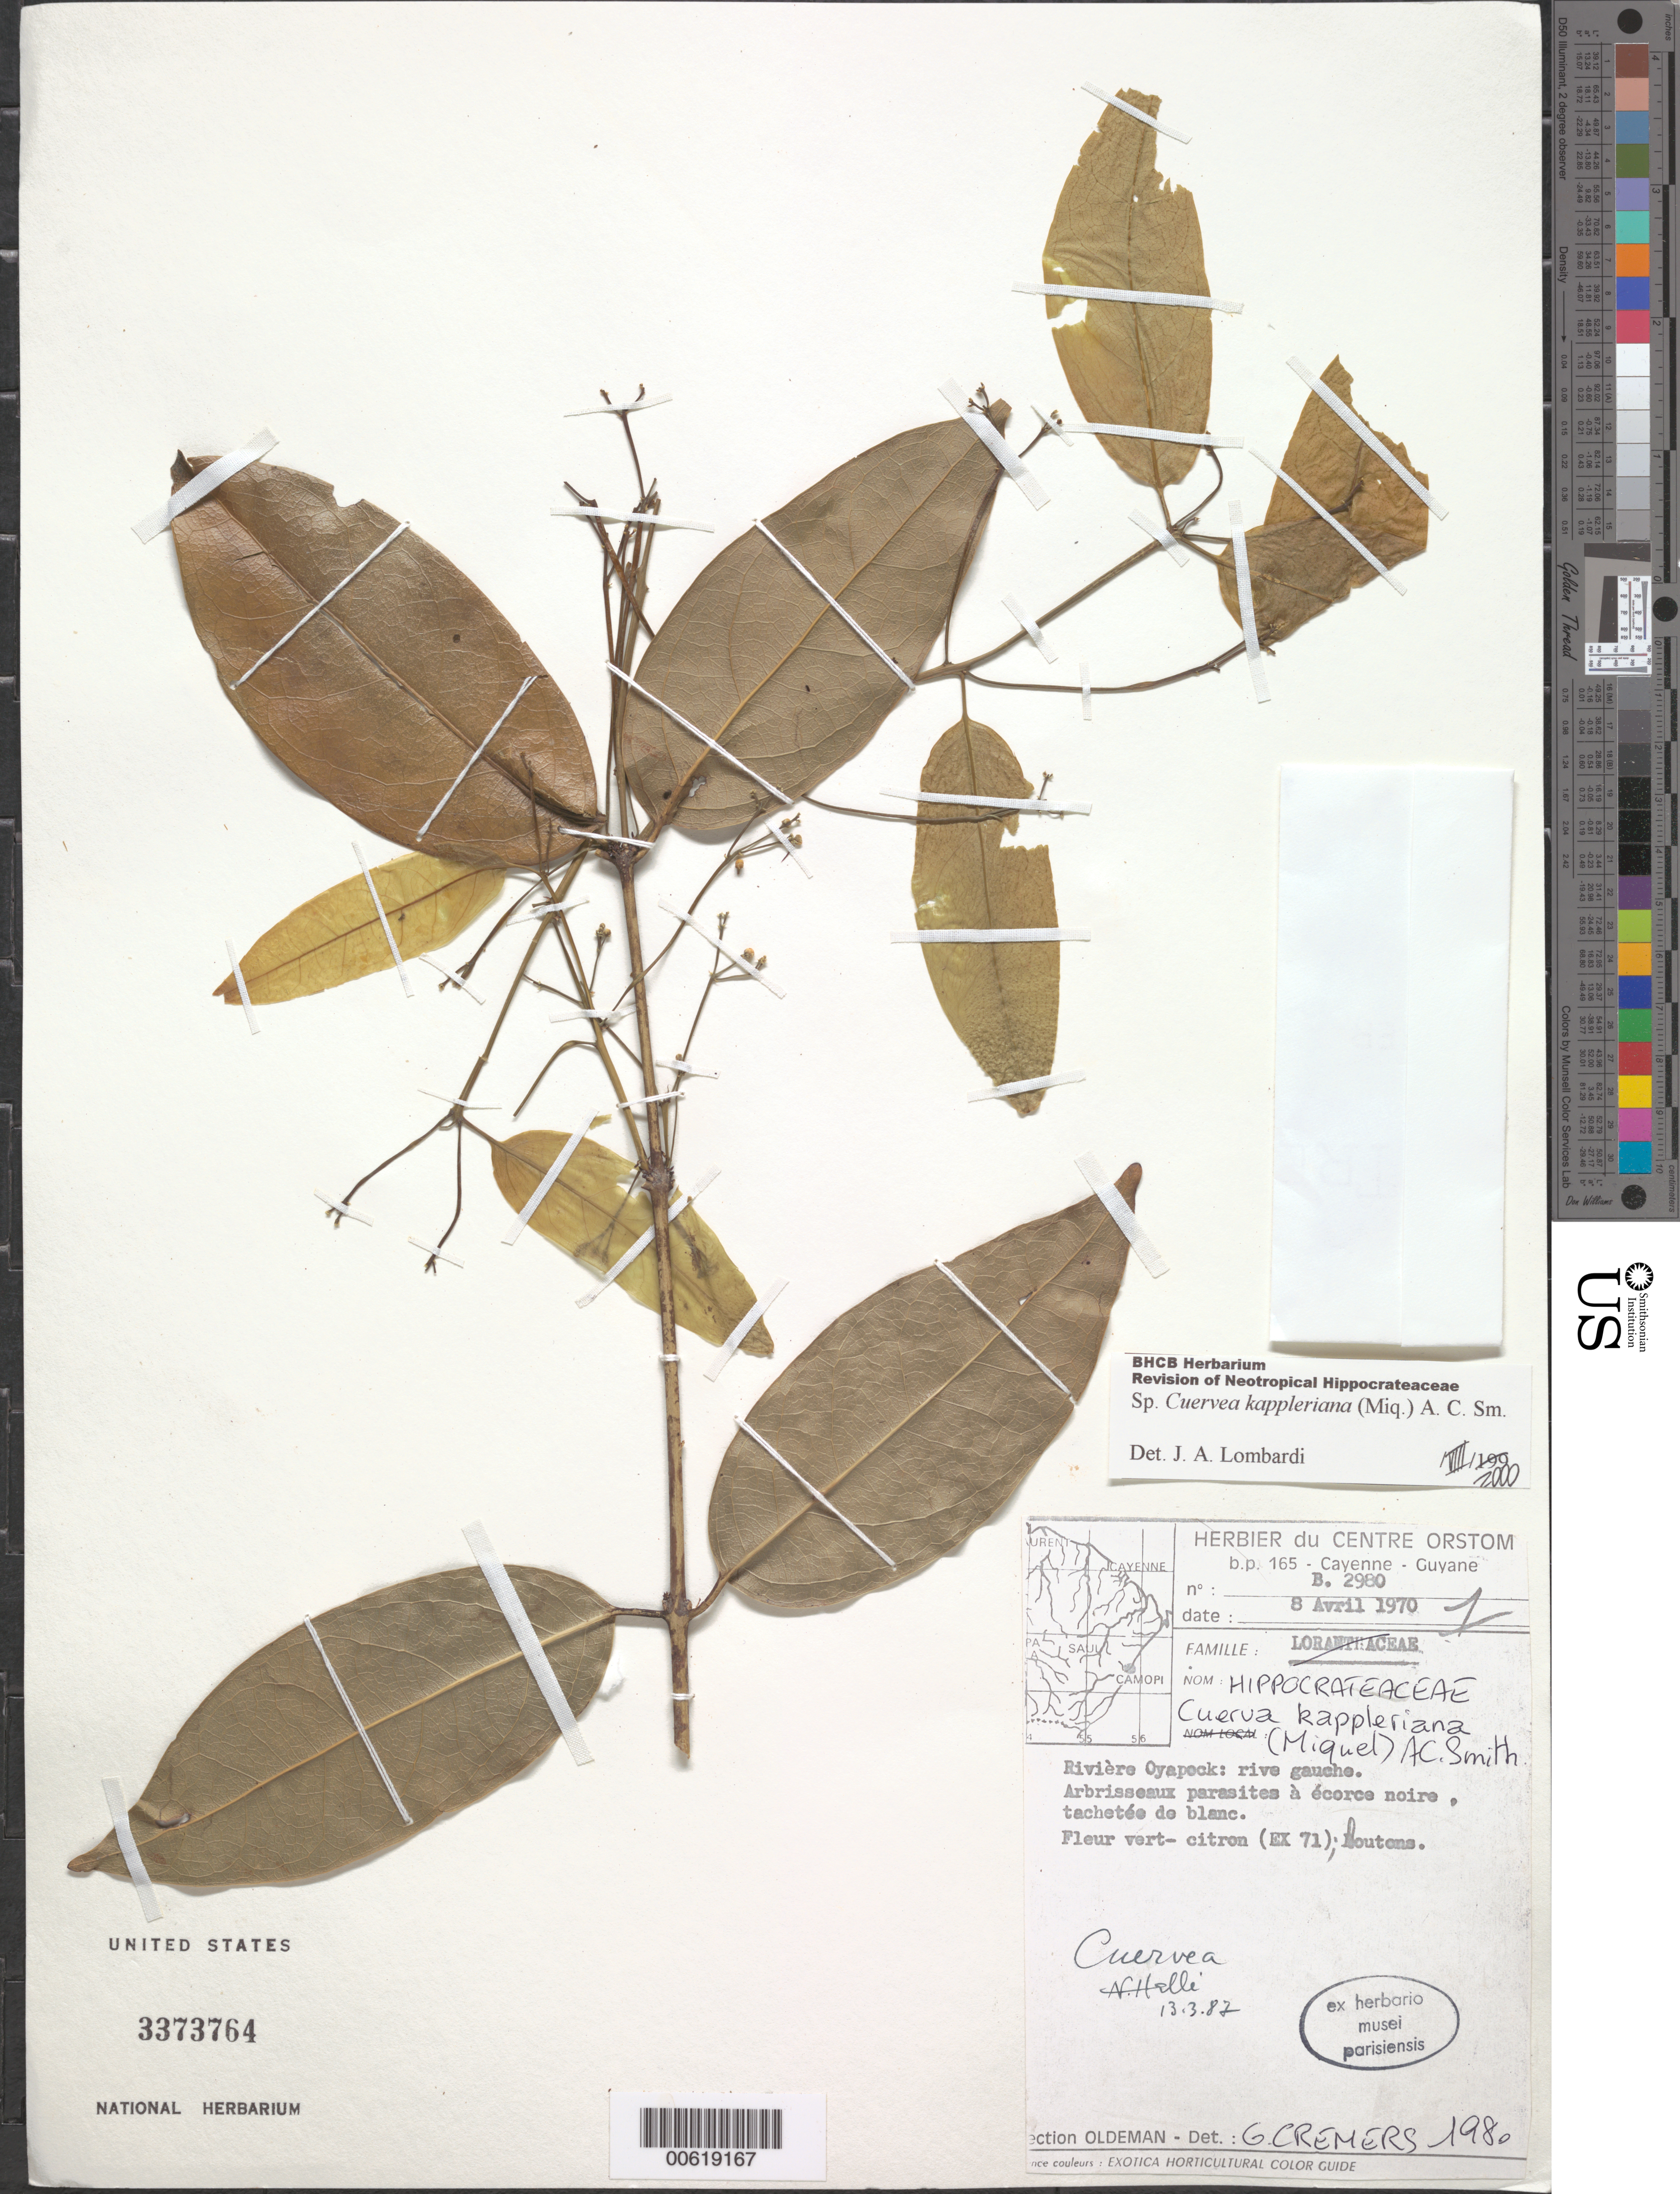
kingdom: Plantae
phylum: Tracheophyta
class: Magnoliopsida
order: Celastrales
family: Celastraceae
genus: Cuervea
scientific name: Cuervea kappleriana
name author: (Miq.) A.C. Sm.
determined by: Cremers, Georges A.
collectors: R. Oldeman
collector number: B 2980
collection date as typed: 8-Apr-70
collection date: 1970-04-08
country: French Guiana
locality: Rivière Oyapock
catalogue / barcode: US 3373764